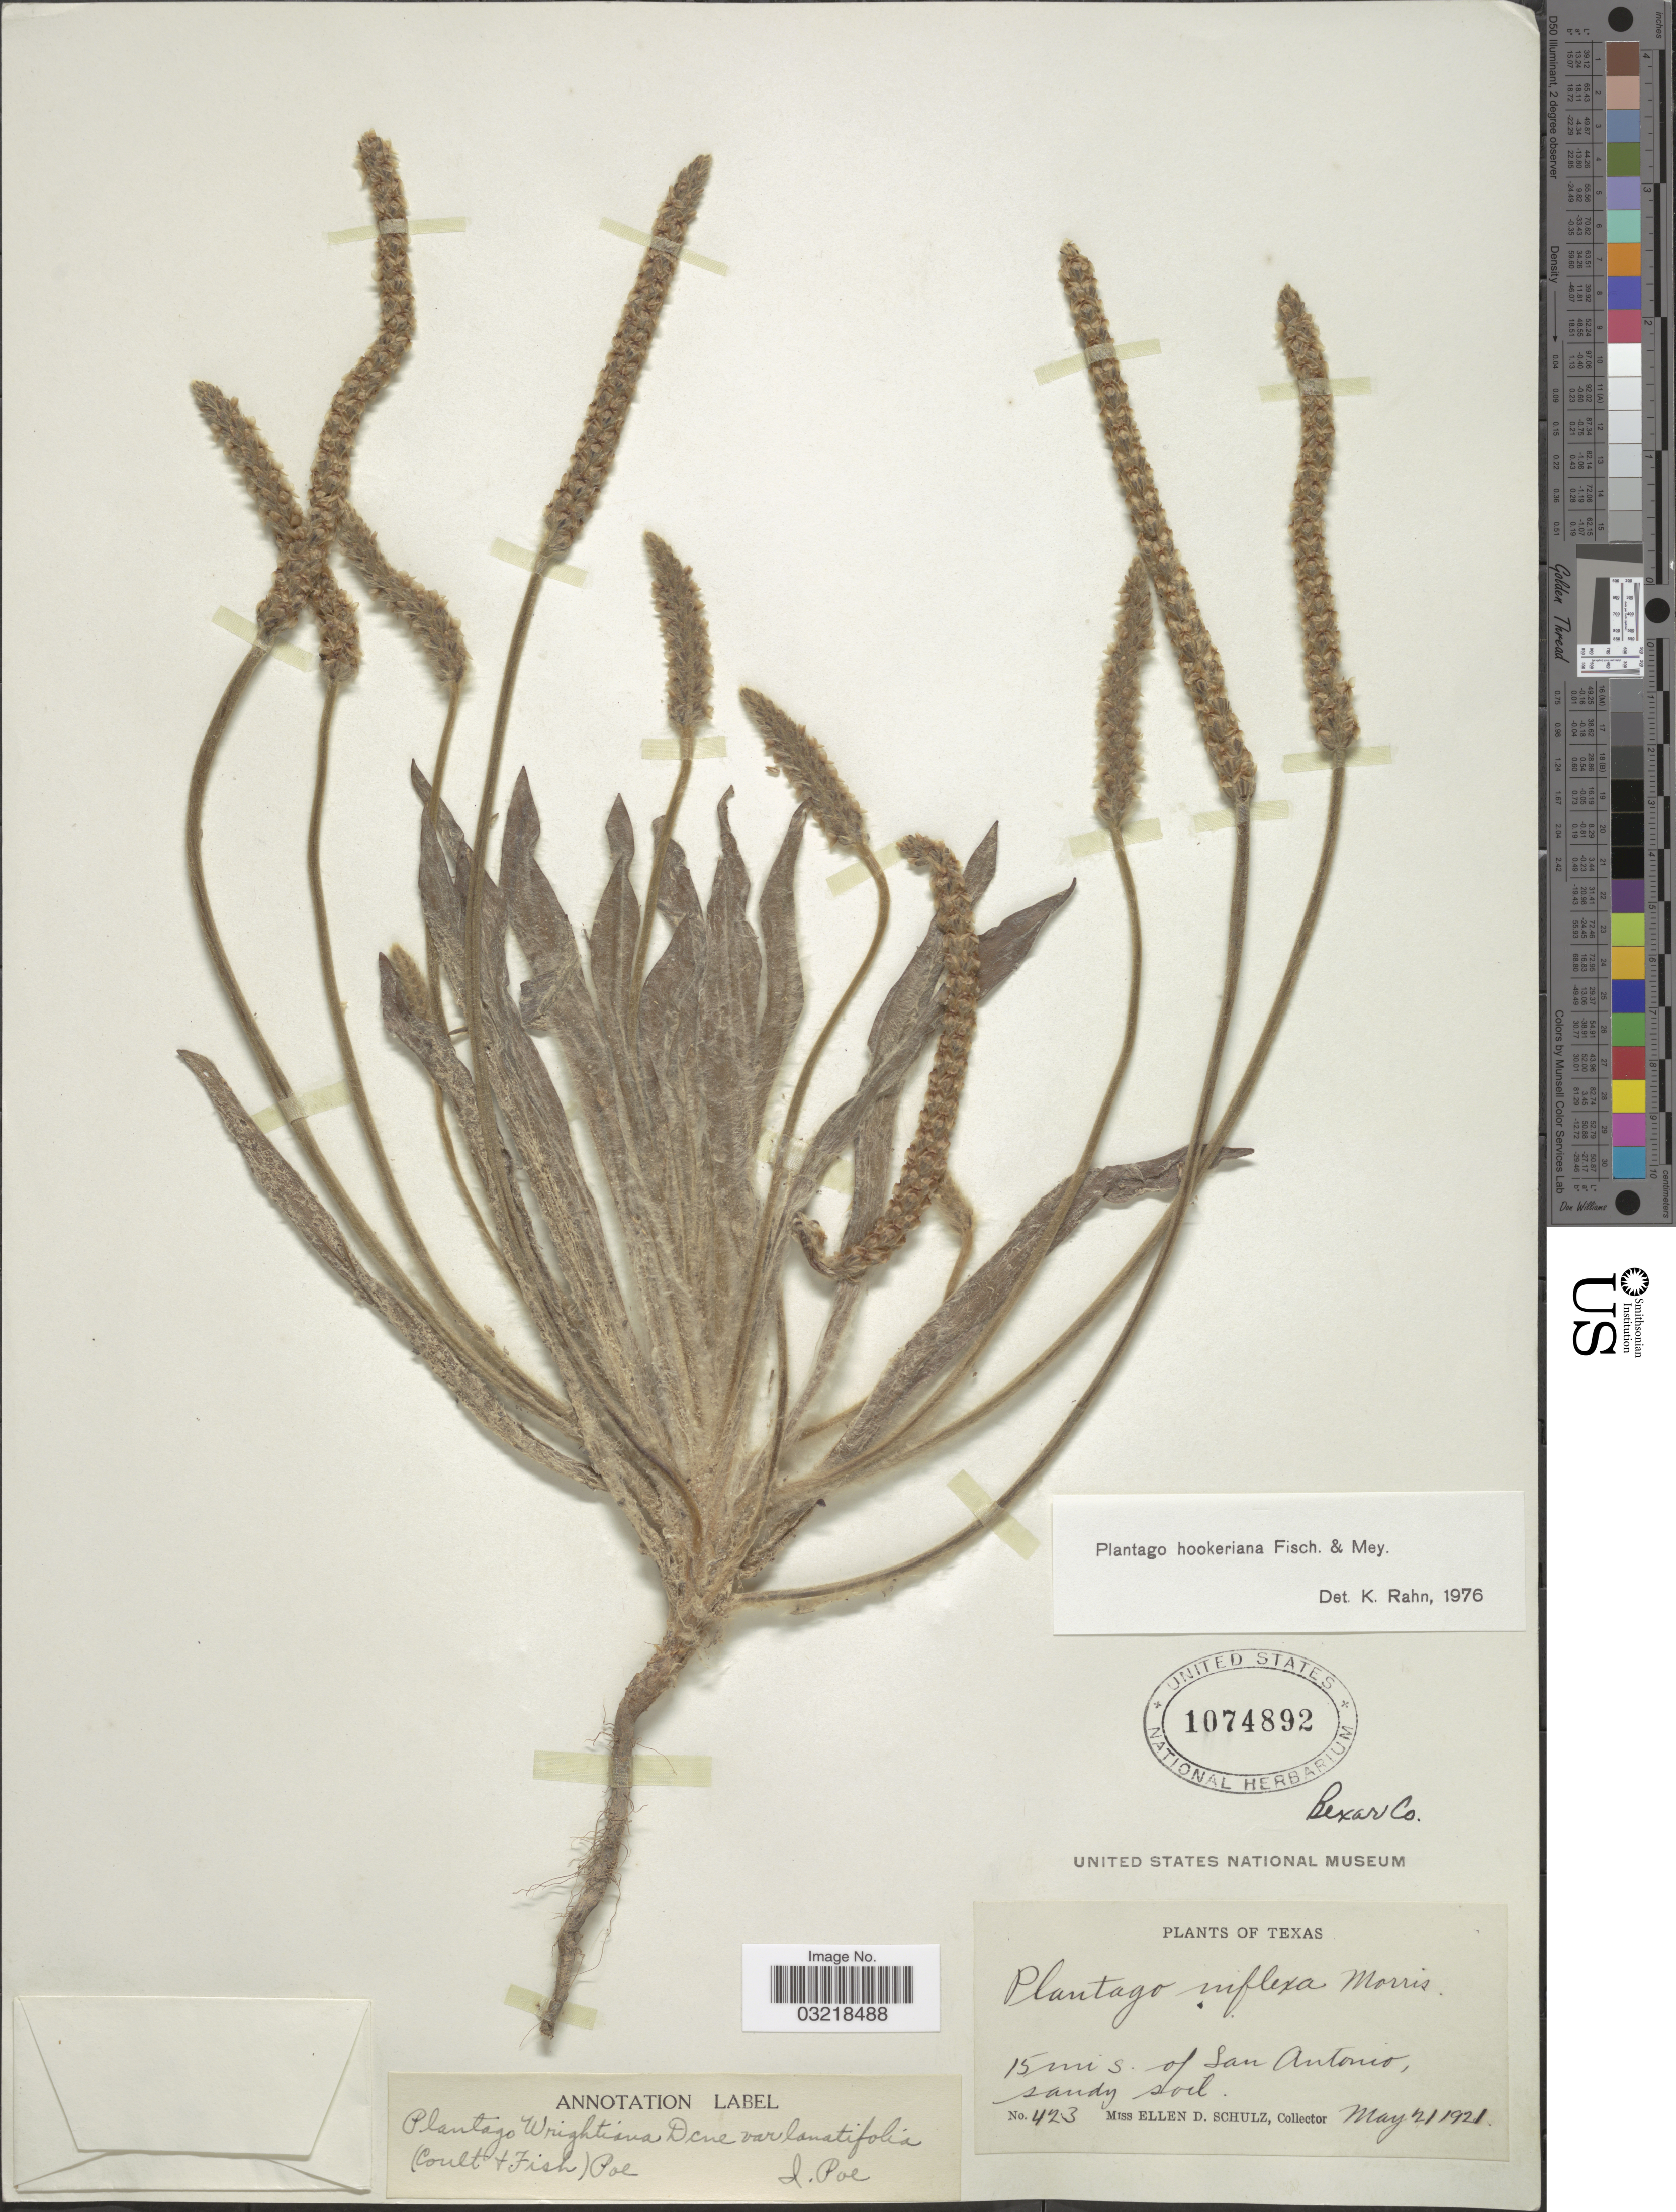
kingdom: Plantae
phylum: Tracheophyta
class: Magnoliopsida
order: Lamiales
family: Plantaginaceae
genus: Plantago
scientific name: Plantago hookeriana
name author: Fisch. & C.A. Mey.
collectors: E. D. Schulz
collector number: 423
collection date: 1921-05-21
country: United States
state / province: Texas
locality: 15 mi S. of San Antonio. Bexar Co.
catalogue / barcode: US 1074892